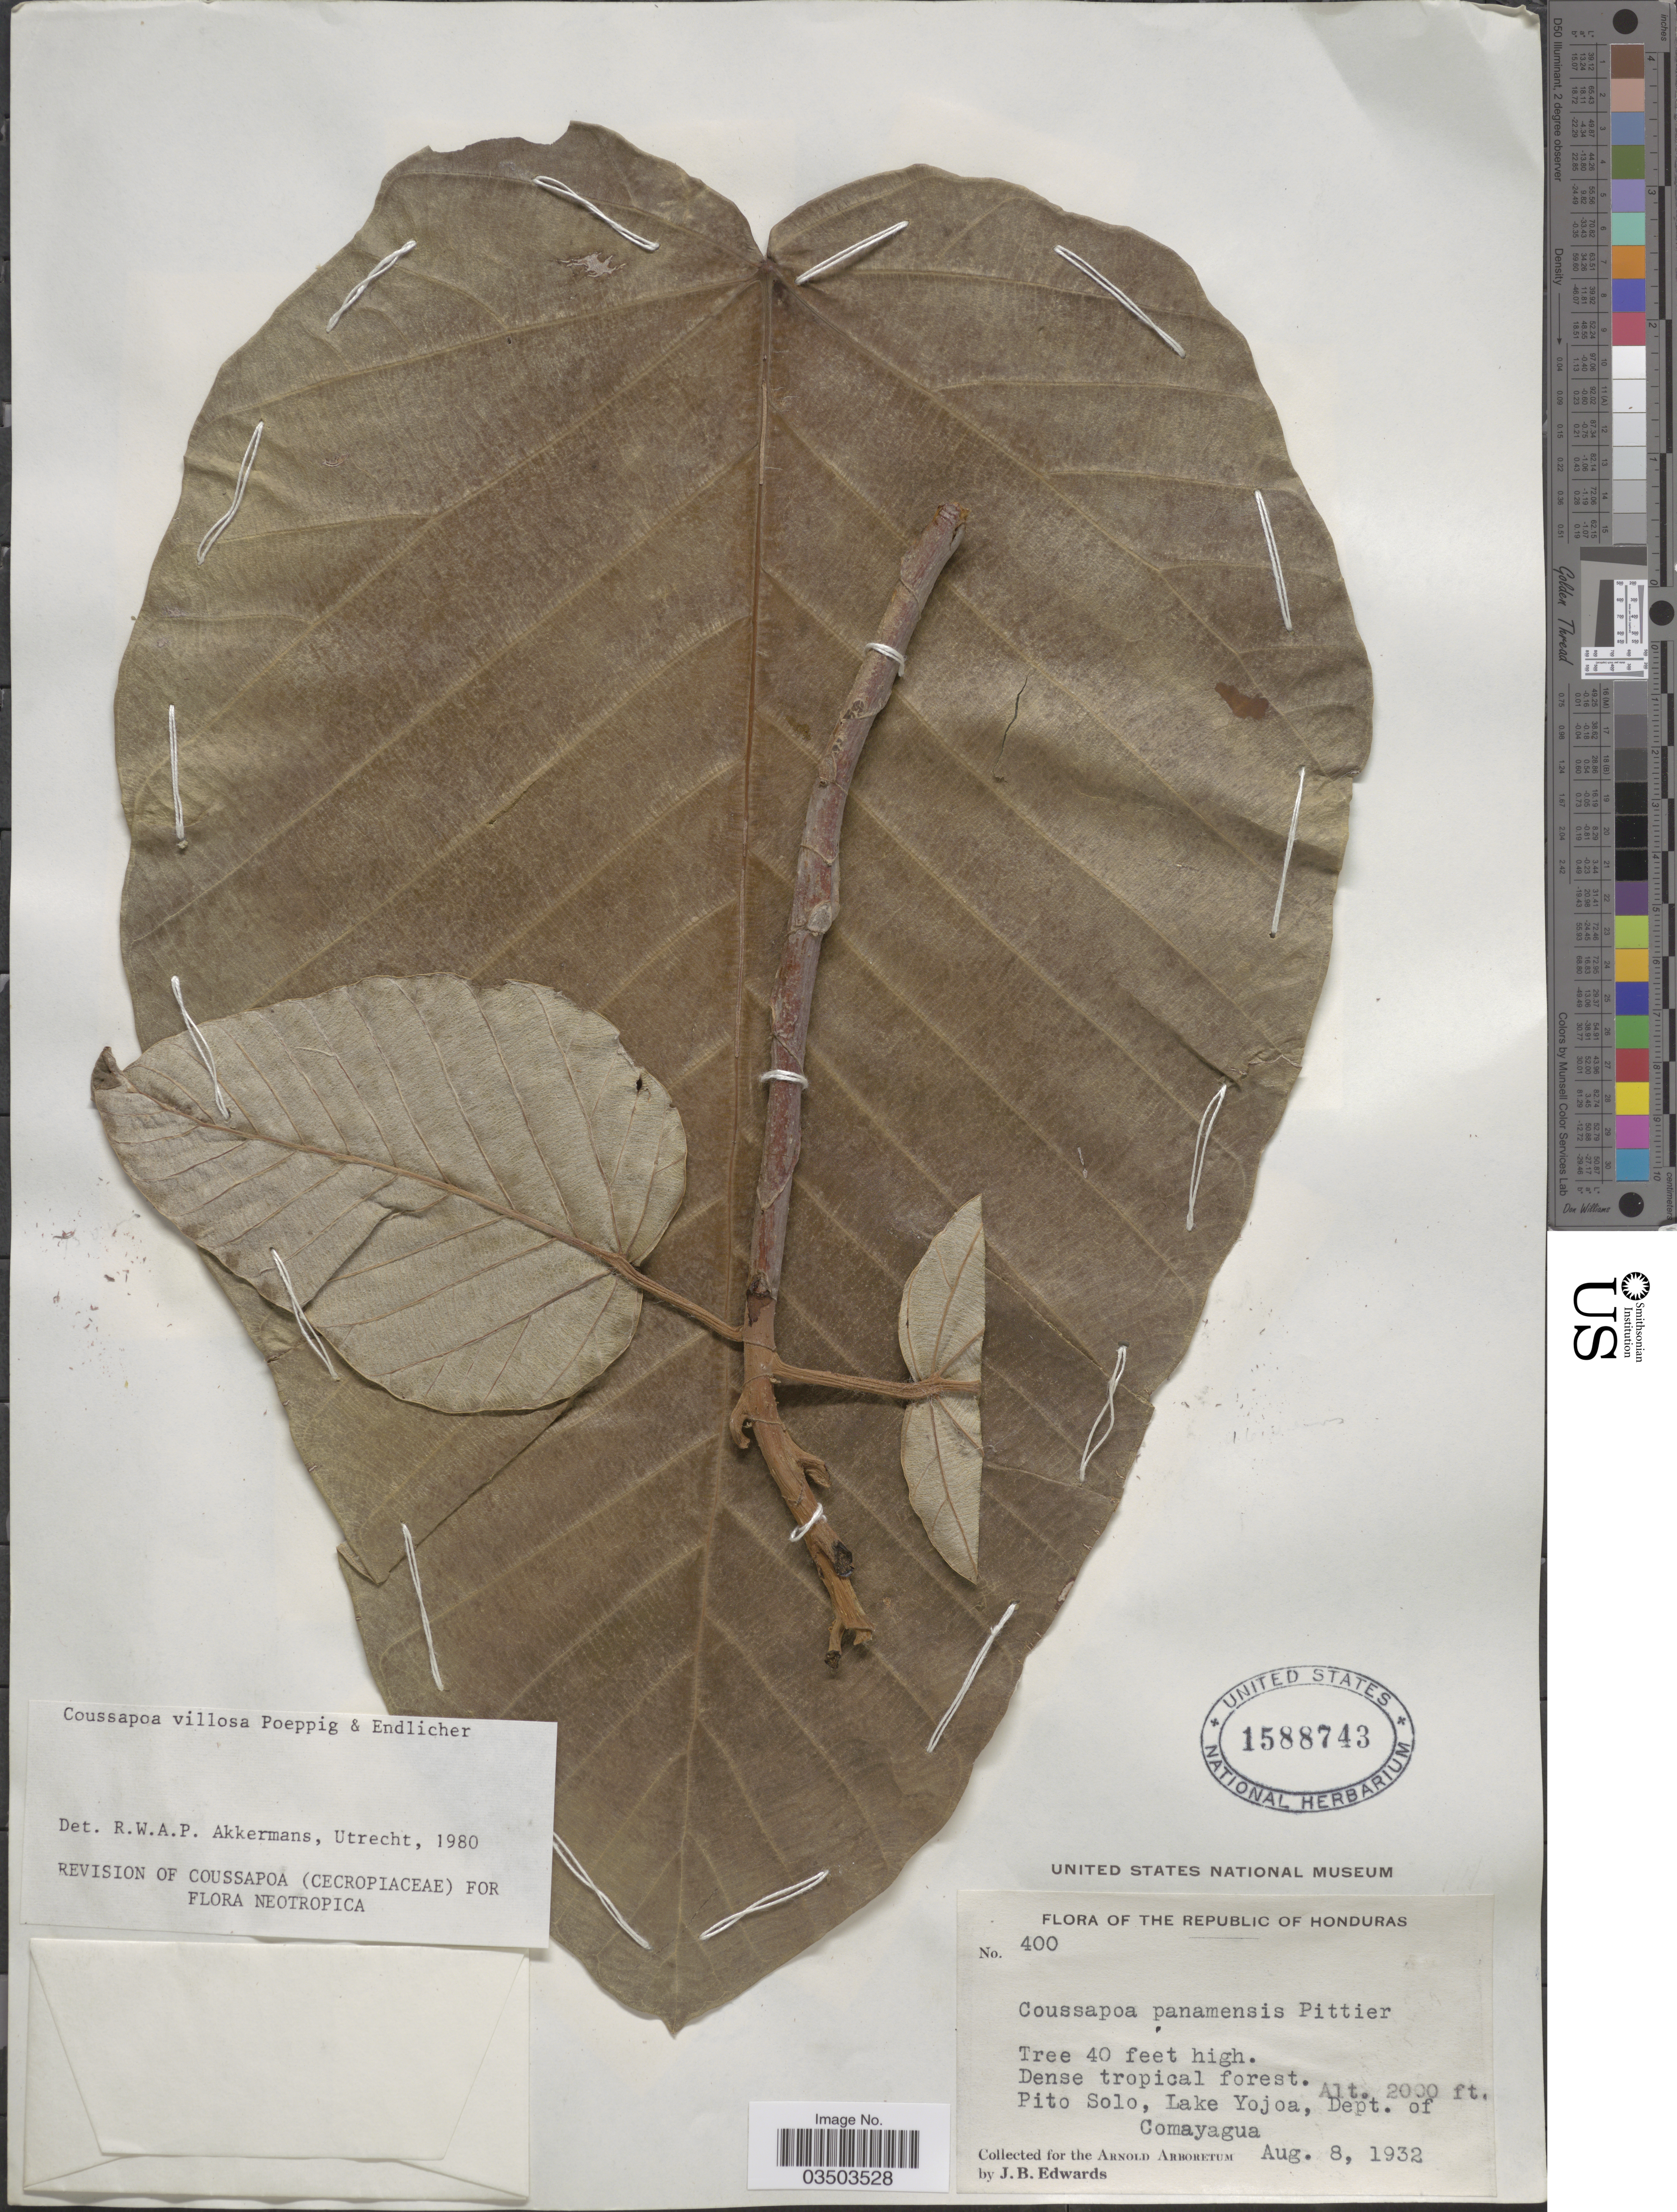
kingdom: Plantae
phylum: Tracheophyta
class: Magnoliopsida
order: Rosales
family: Urticaceae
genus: Coussapoa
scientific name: Coussapoa villosa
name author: Poepp. & Endl.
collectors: J. B. Edwards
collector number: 400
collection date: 1932-08-08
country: Honduras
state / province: Comayagua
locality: Pito Solo, Lake Yojoa, Dept. of Comayagua.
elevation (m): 610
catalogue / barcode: US 1588743